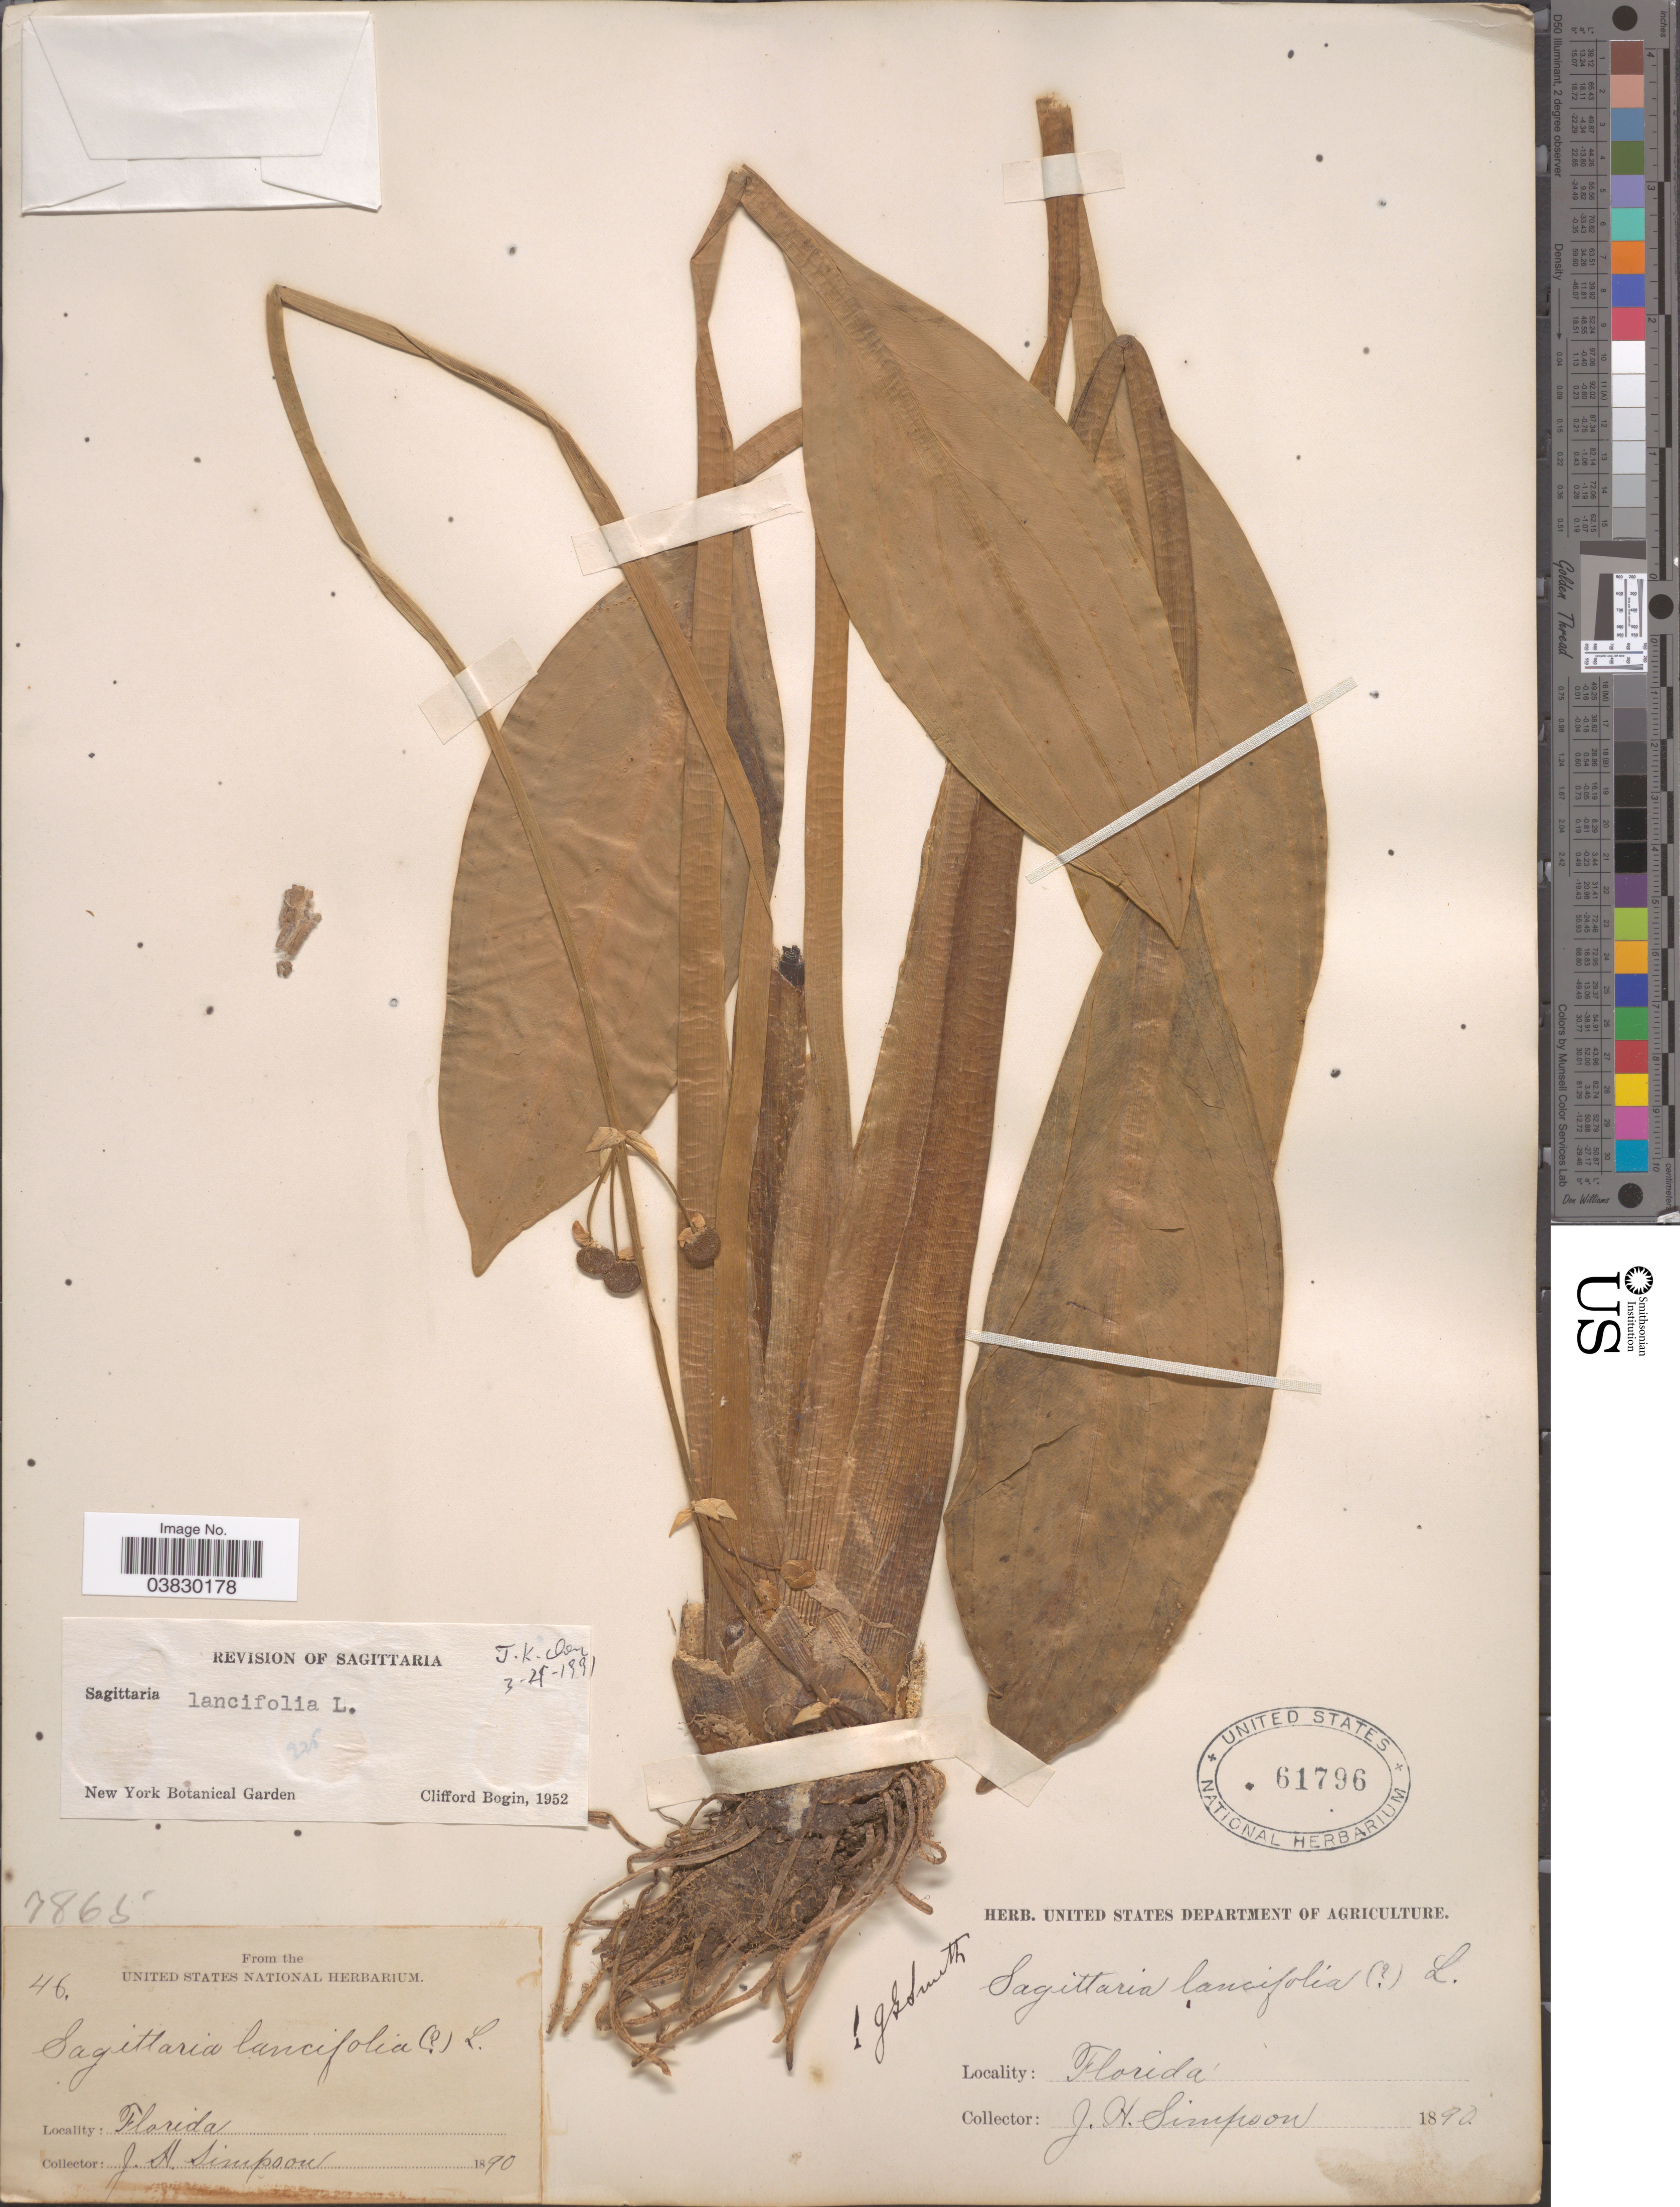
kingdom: Plantae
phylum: Tracheophyta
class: Liliopsida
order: Alismatales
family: Alismataceae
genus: Sagittaria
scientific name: Sagittaria lancifolia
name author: L.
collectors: J. H. Simpson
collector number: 46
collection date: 1890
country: United States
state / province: Florida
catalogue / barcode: US 61796